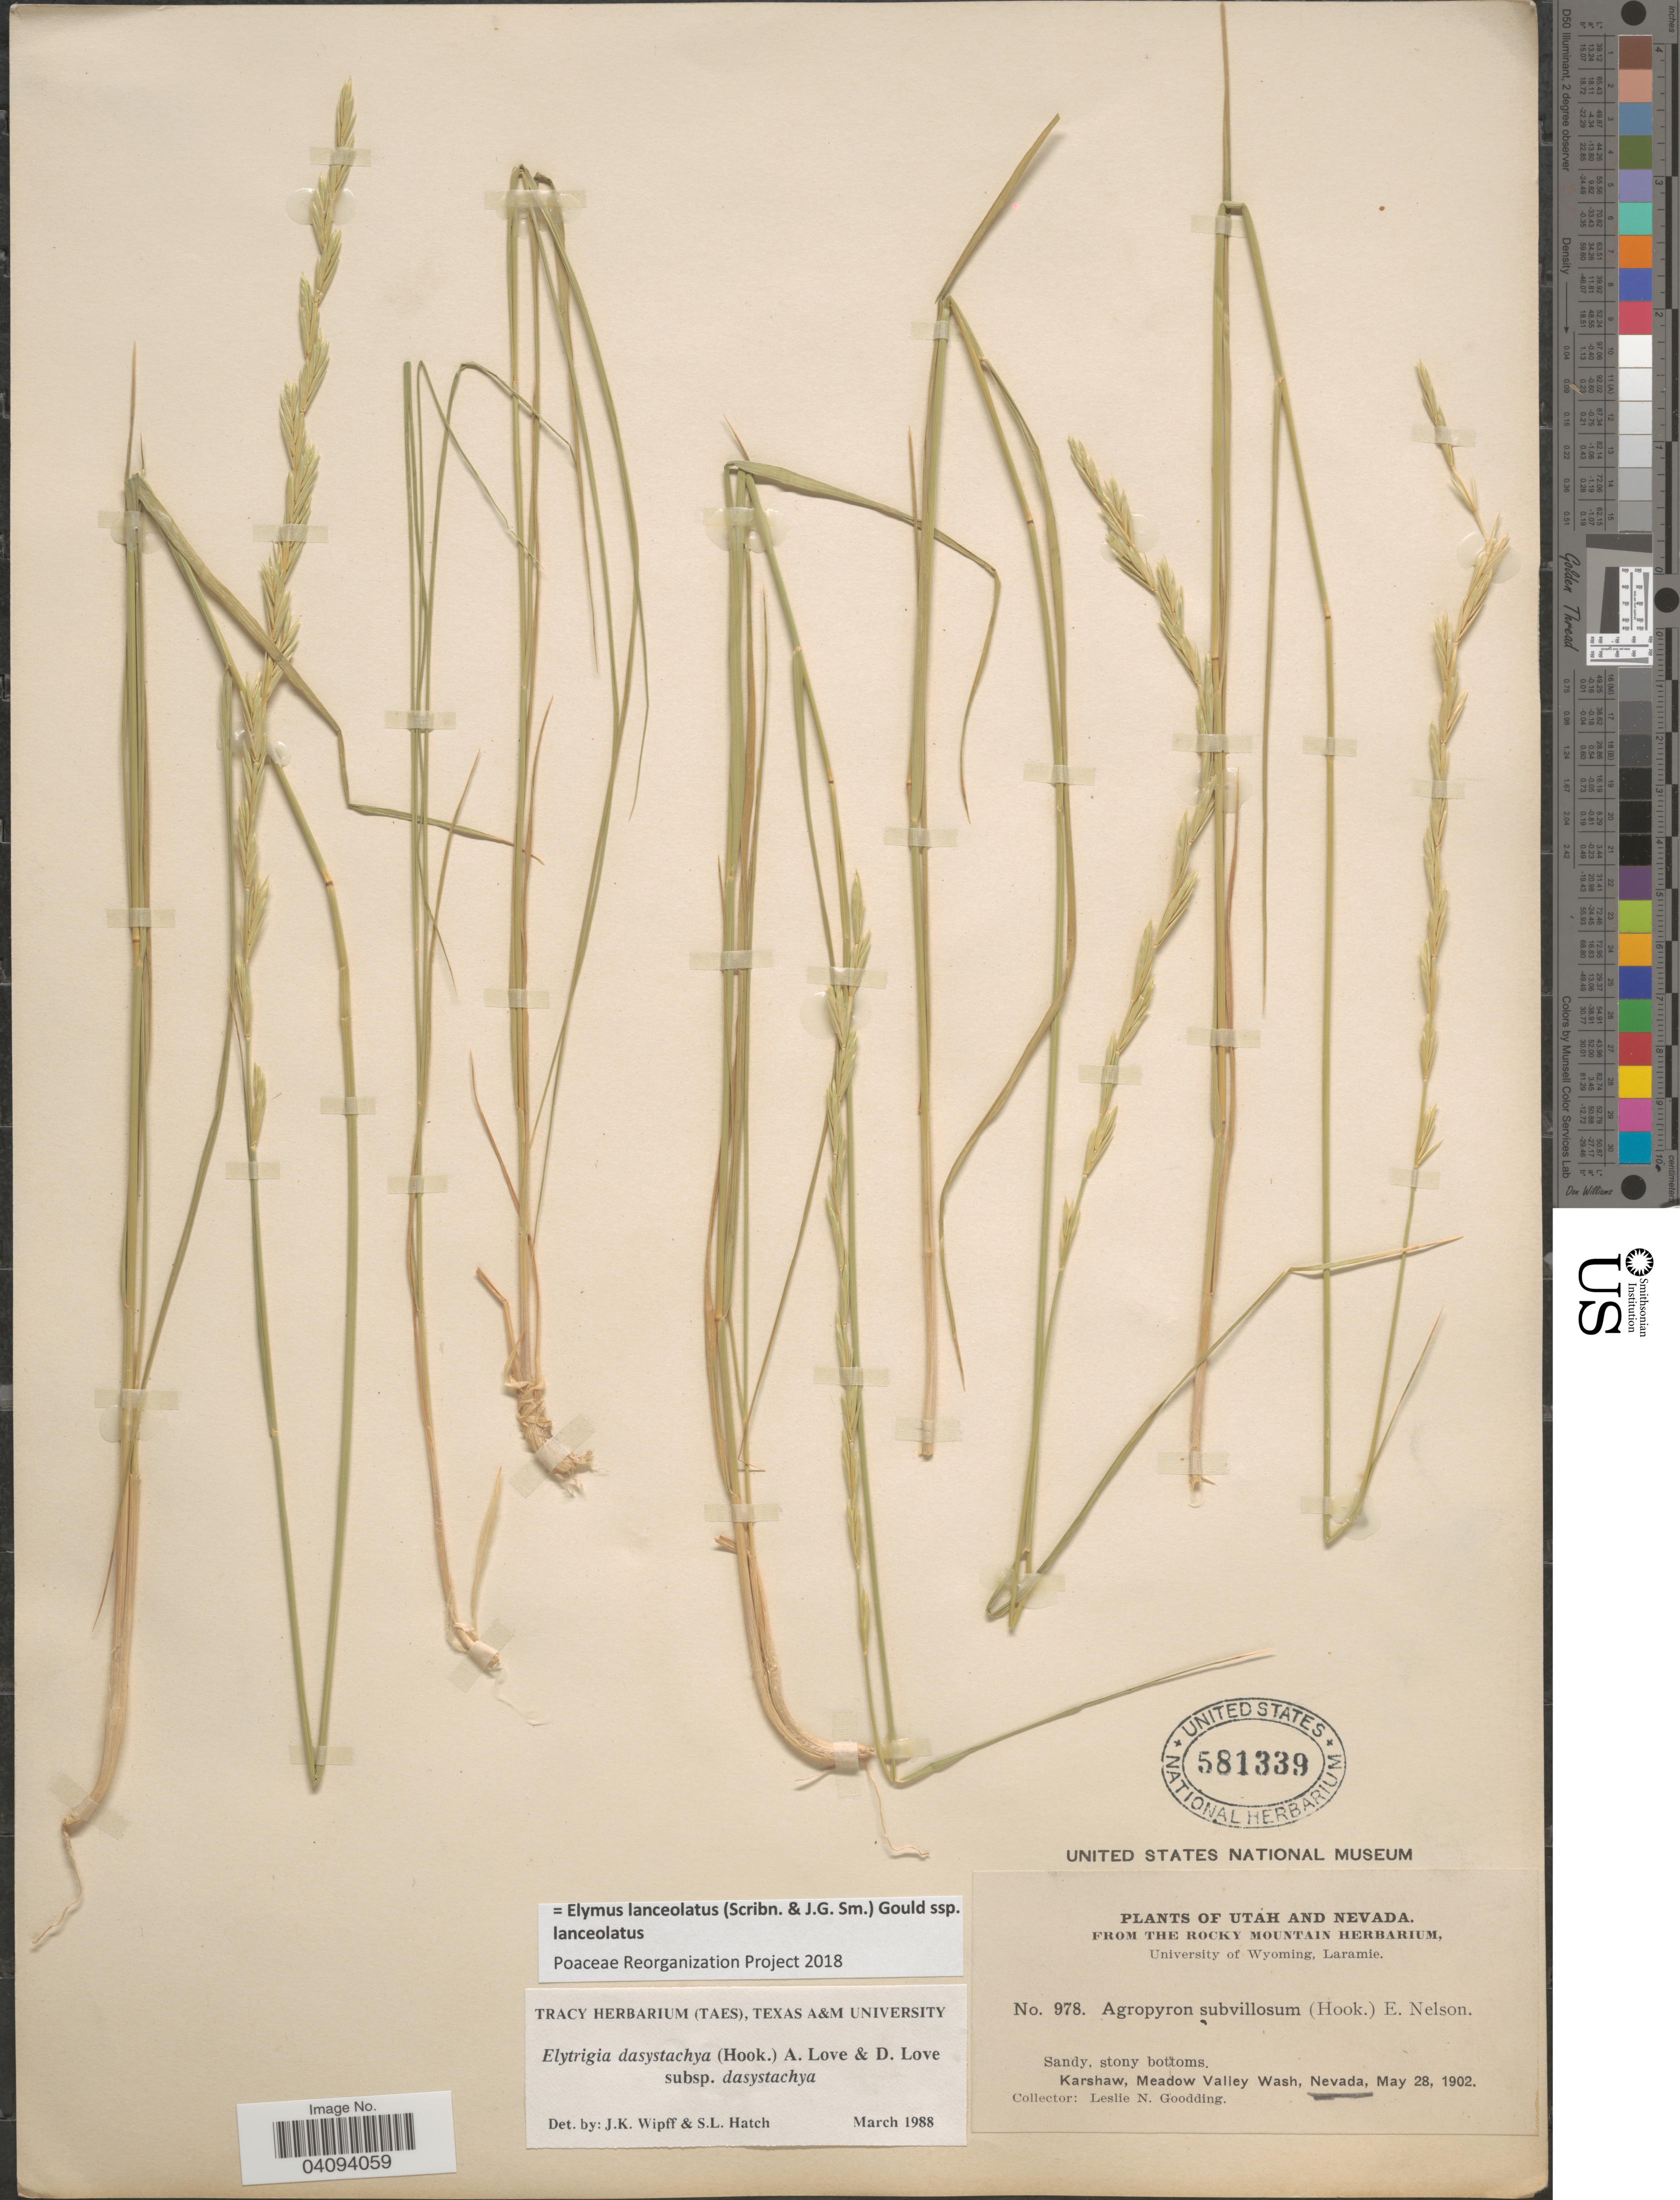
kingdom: Plantae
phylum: Tracheophyta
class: Liliopsida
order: Poales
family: Poaceae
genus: Elymus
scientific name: Elymus lanceolatus subsp. lanceolatus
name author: (Scribn. & J.G. Sm.) Gould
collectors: L. N. Goodding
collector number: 978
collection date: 1902-05-28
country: United States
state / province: Nevada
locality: Karshaw, Meadow Valley Wash.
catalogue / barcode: US 581339